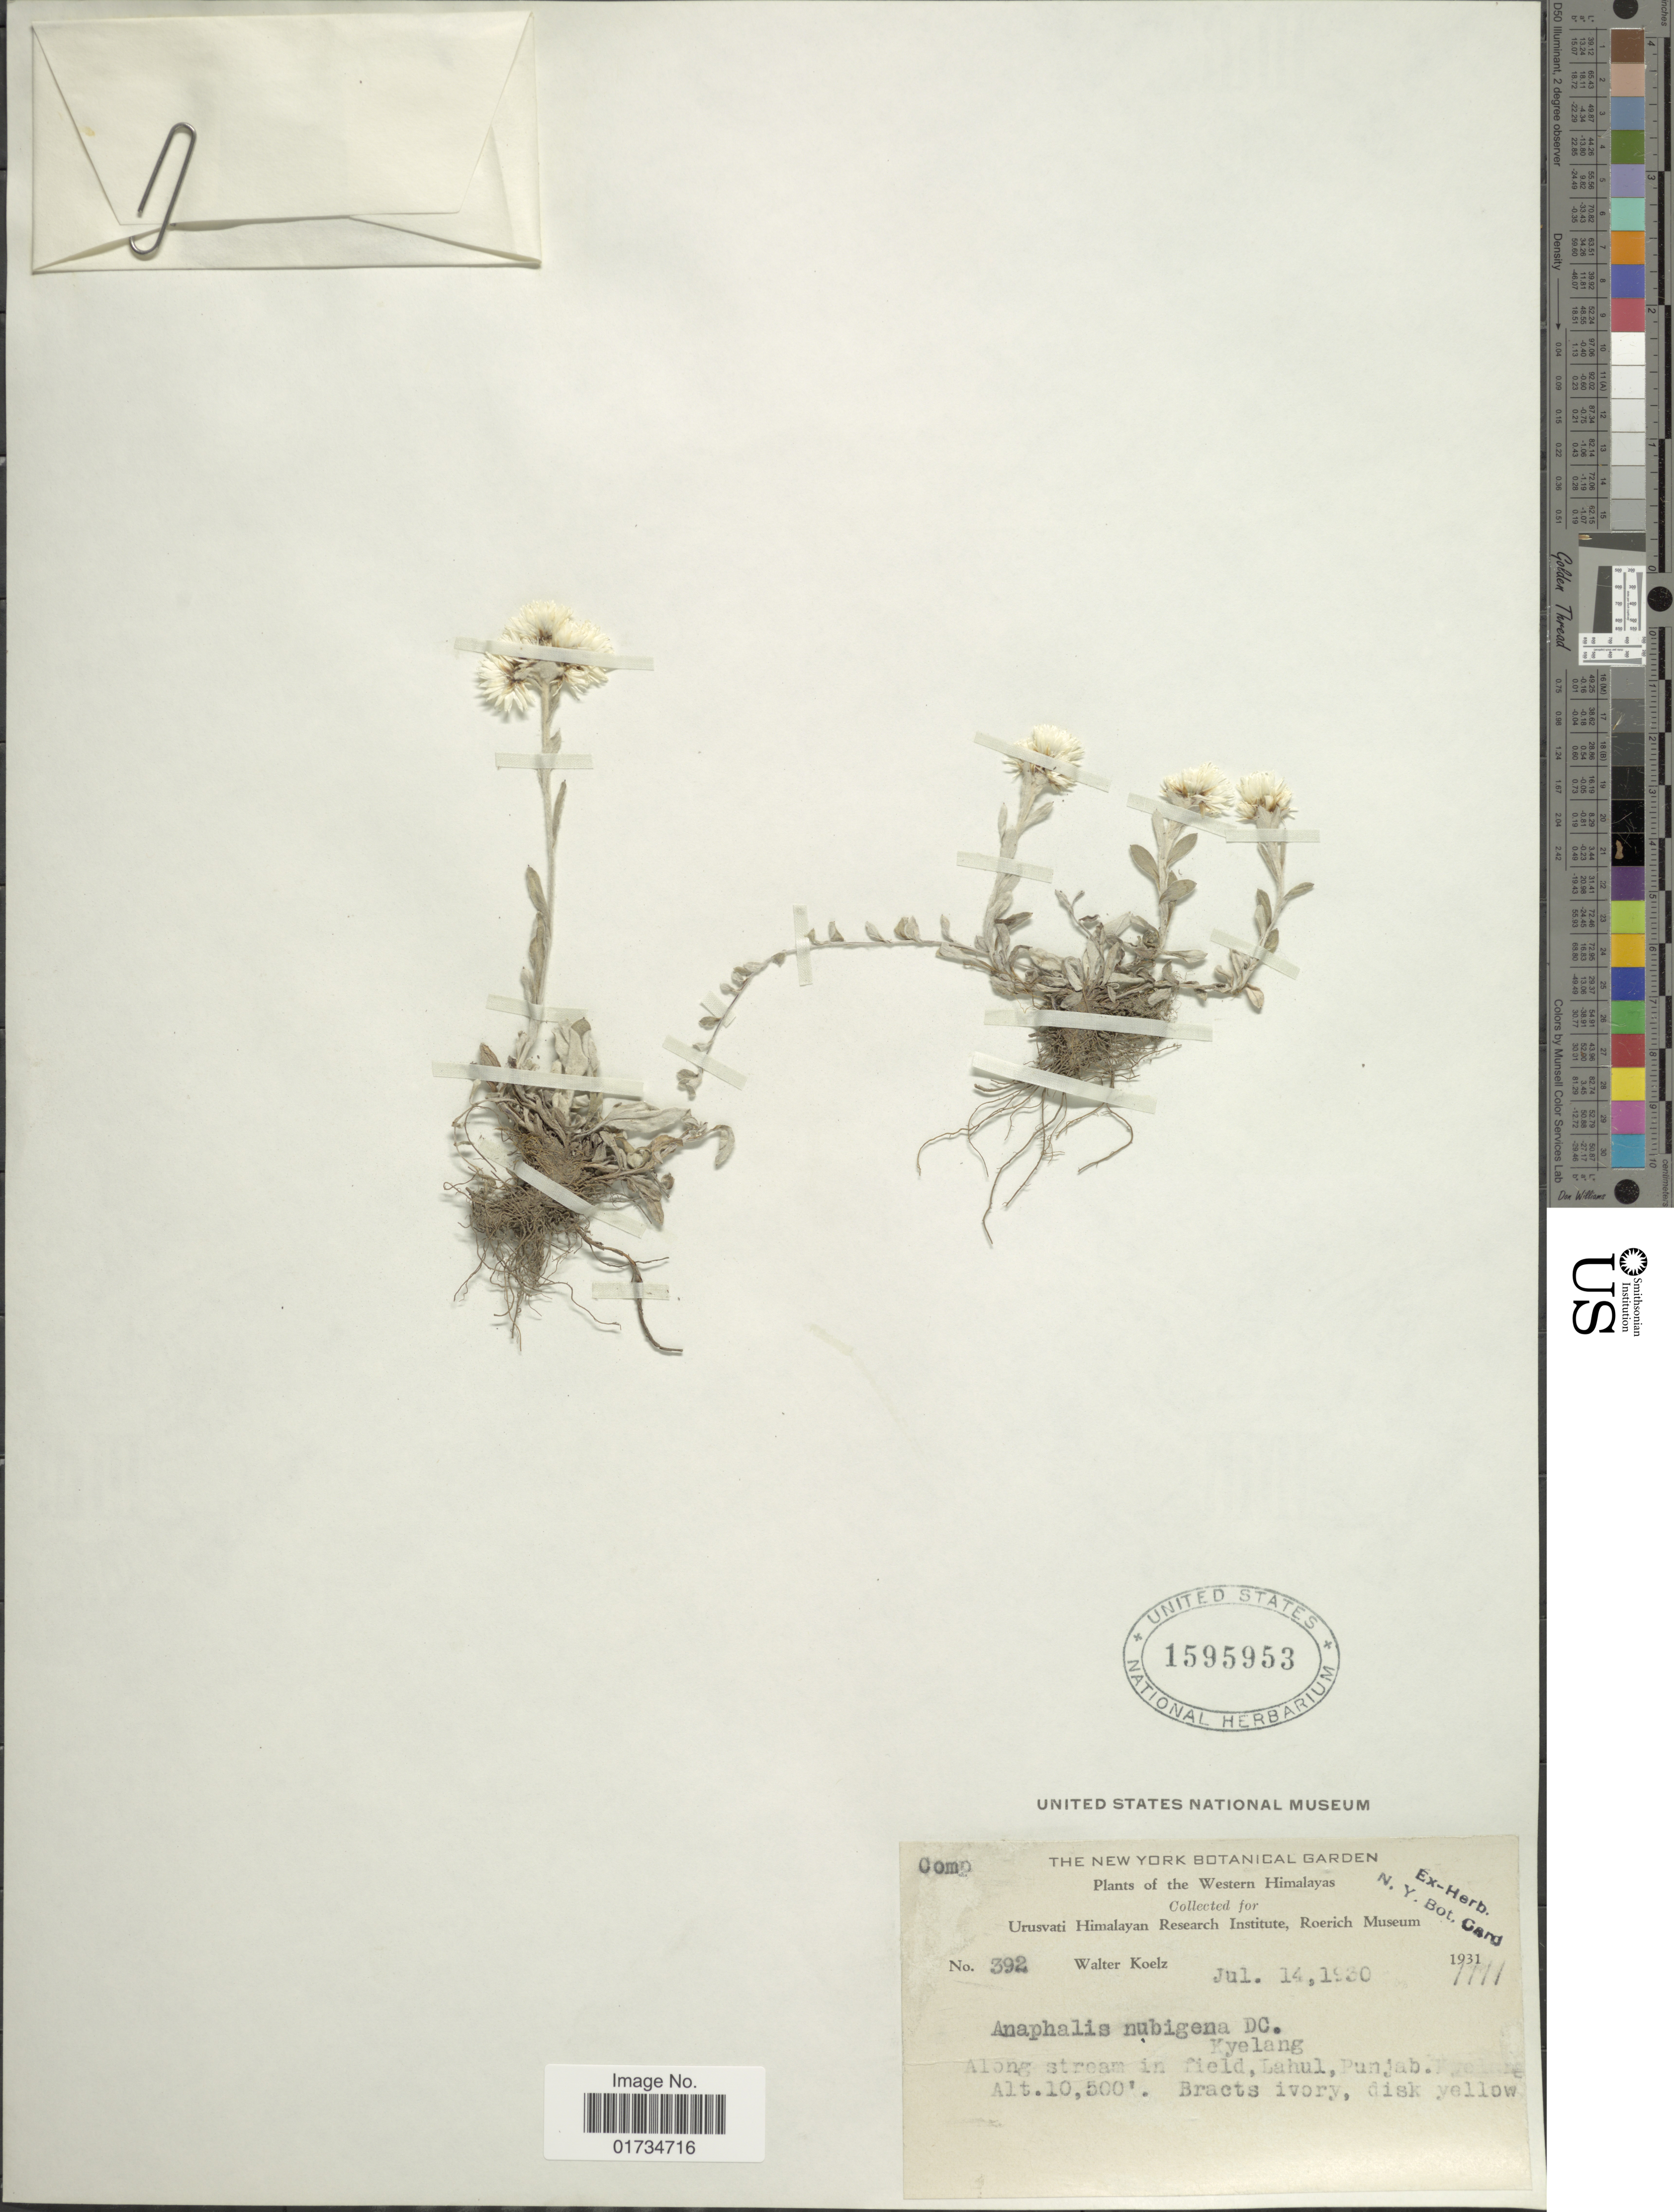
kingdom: Plantae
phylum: Tracheophyta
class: Magnoliopsida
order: Asterales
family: Asteraceae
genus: Anaphalis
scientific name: Anaphalis nubigena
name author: DC.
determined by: Chen, Y. S.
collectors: W. N. Koelz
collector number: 392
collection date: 1930-07-14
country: India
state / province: Punjab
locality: Western himalayas. Along stream in field, Lahul, Punjab. Alpine [illegible text]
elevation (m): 3200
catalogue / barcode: US 1595953